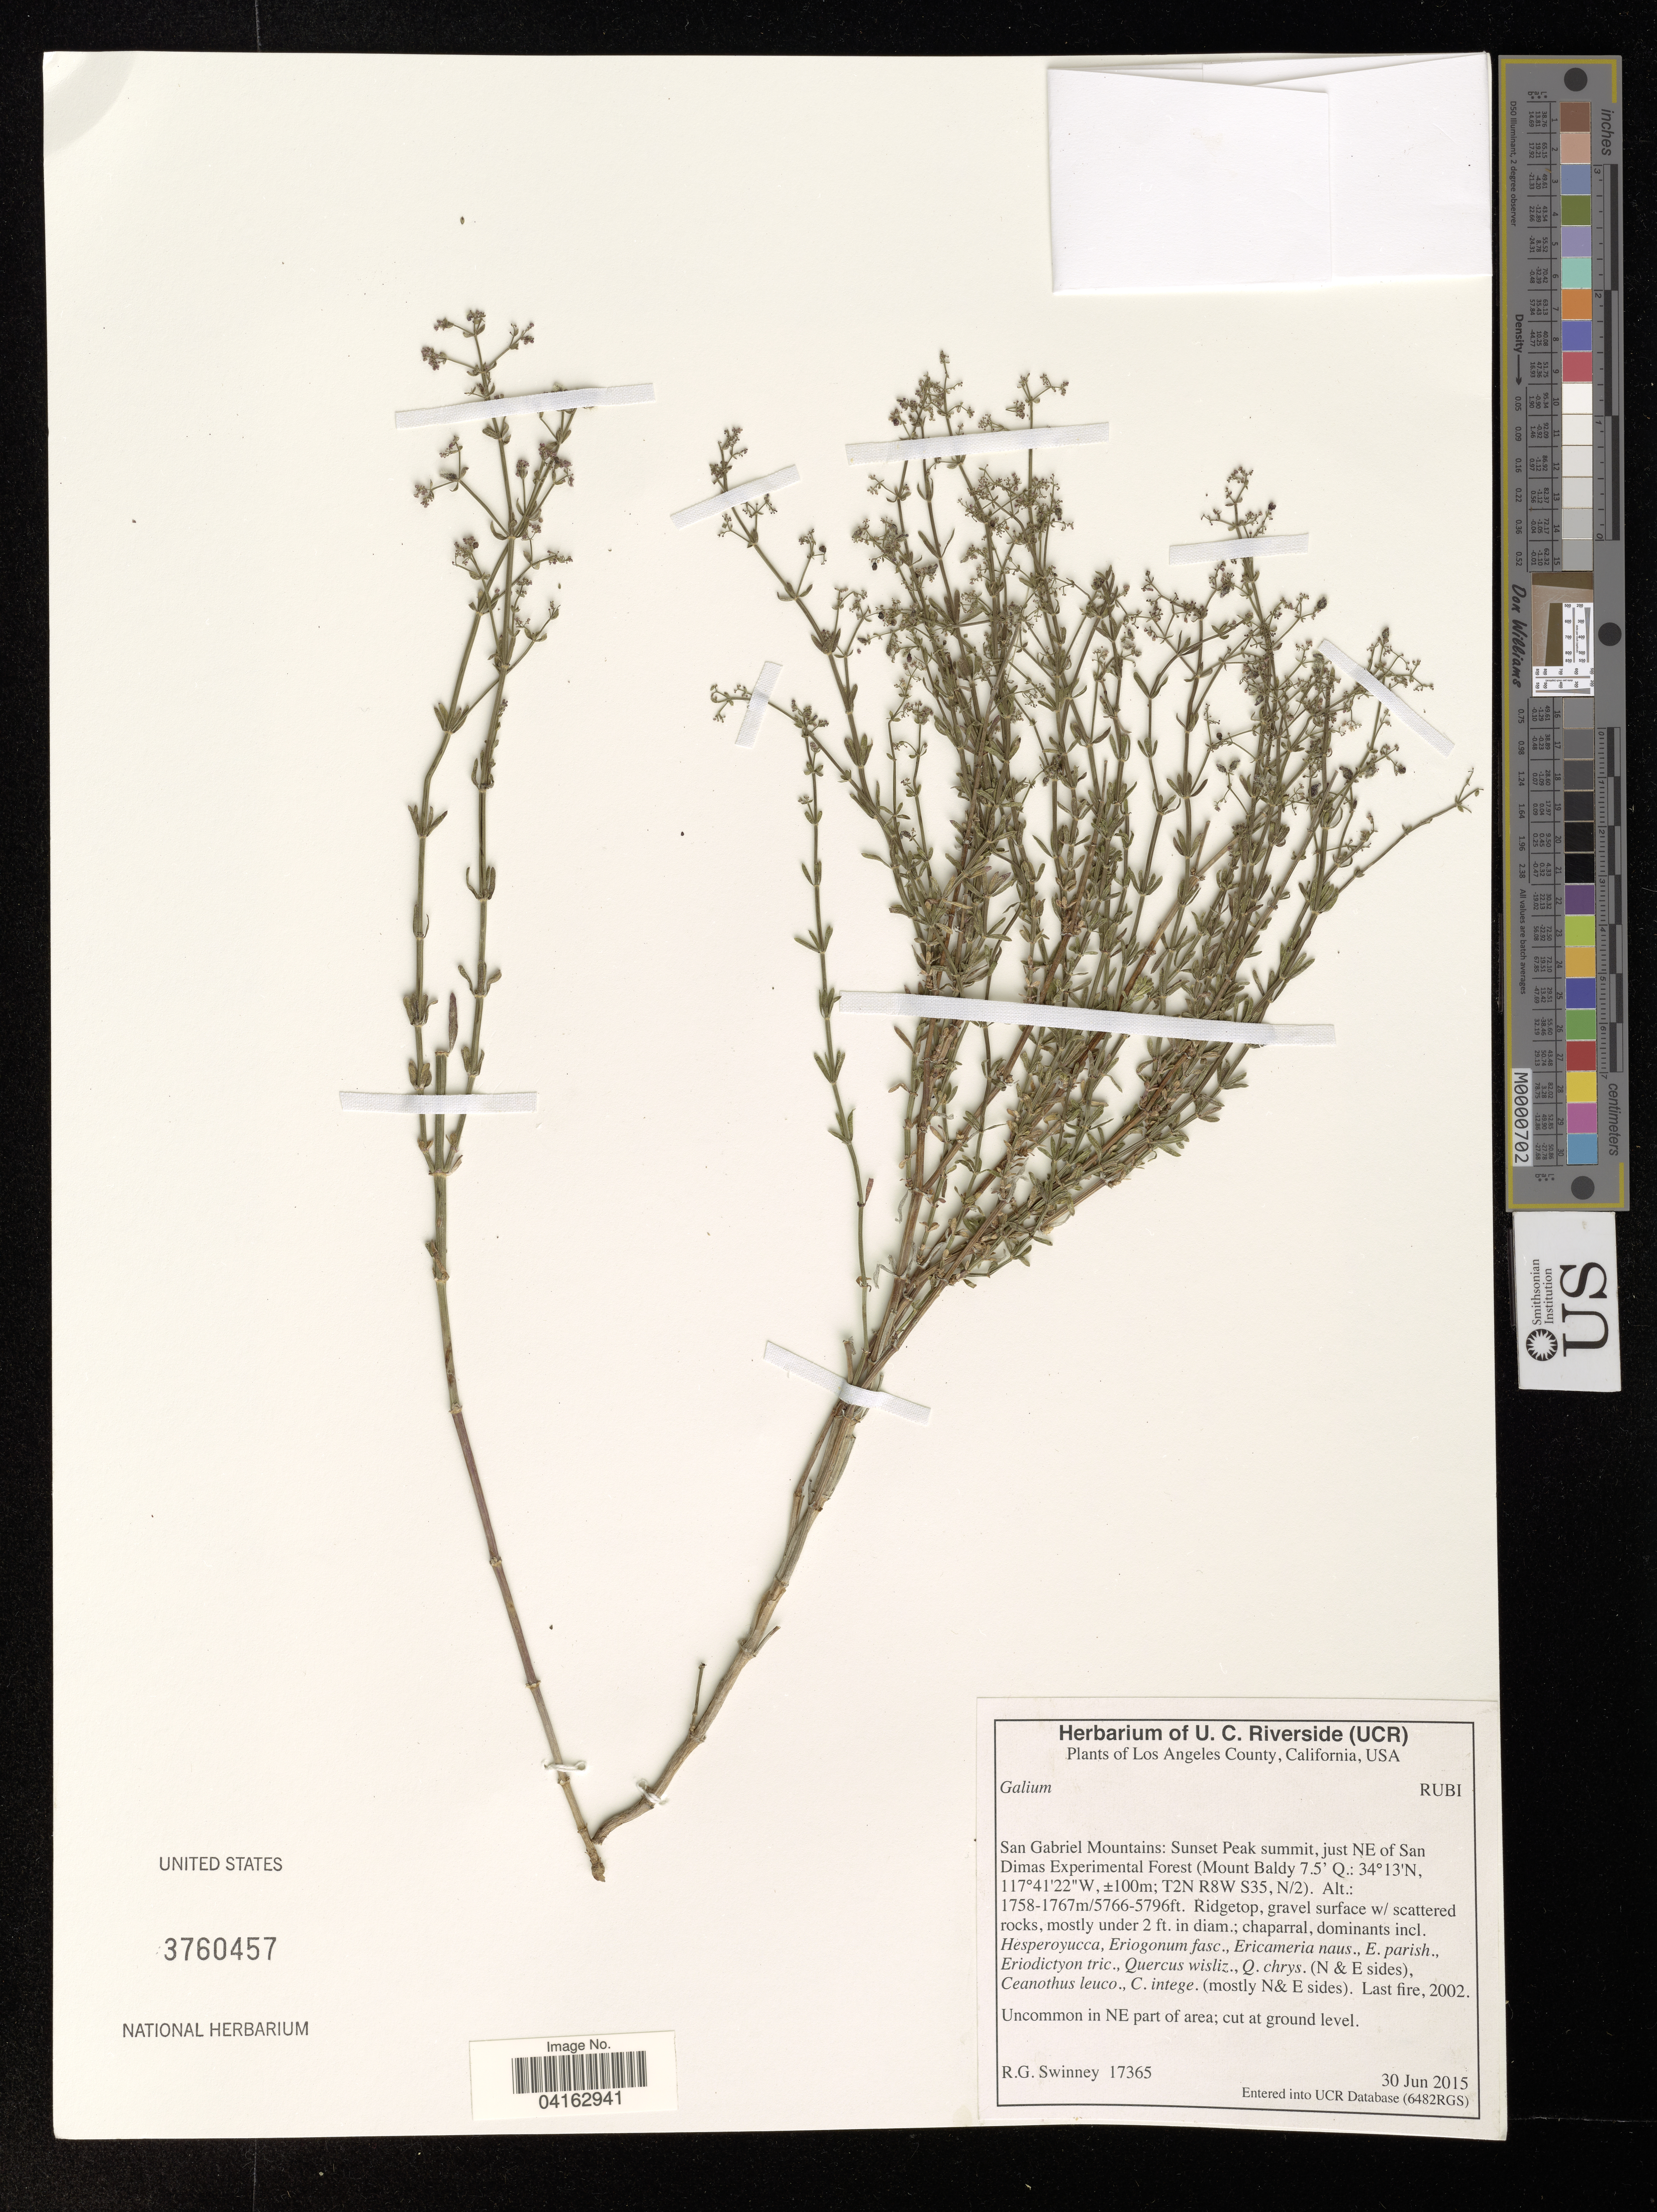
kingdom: Plantae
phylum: Tracheophyta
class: Magnoliopsida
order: Gentianales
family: Rubiaceae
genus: Galium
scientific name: Galium sp.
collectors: R. Swinney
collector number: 17365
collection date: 2015-06-30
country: United States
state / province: California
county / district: Los Angeles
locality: Los Angeles County. San Gabriel Mountains: Sunset Peak summit, just NE of San Dimas Experimental Forest.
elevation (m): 1758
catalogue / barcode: US 3760457